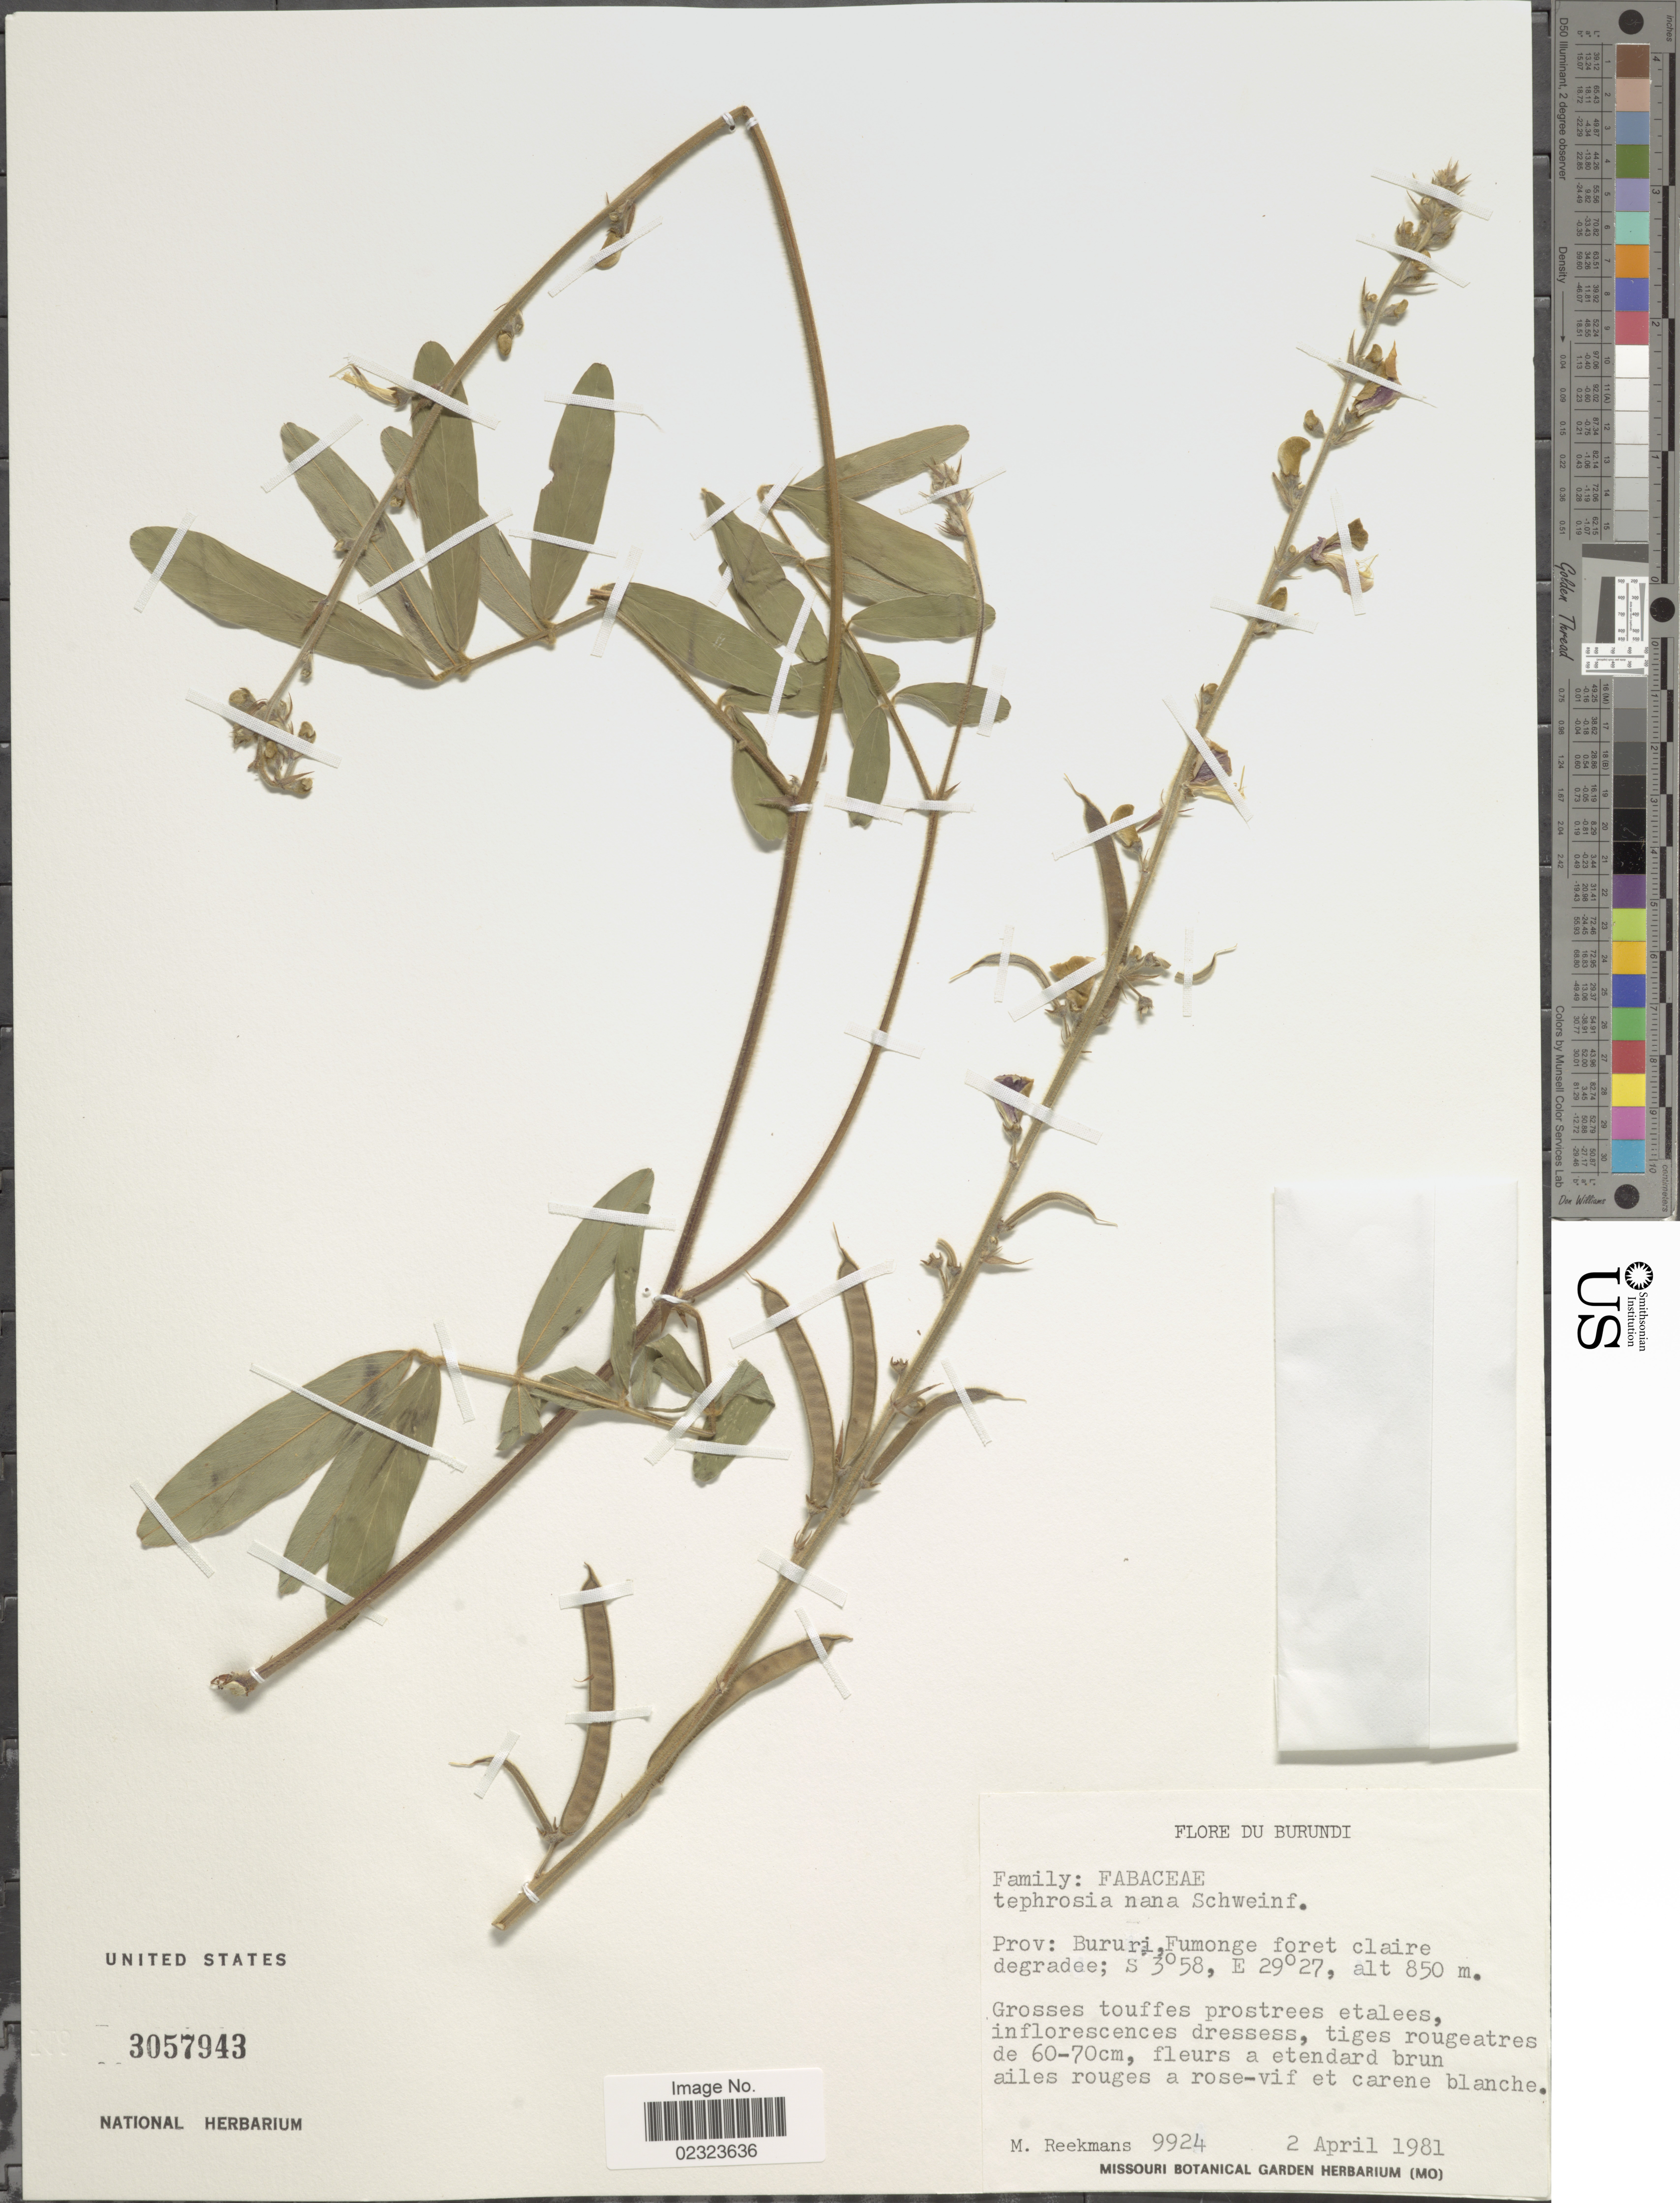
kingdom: Plantae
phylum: Tracheophyta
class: Magnoliopsida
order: Fabales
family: Fabaceae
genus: Tephrosia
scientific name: Tephrosia nana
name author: Kotschy ex Schweinf.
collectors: M. Reekmans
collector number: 9924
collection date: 1981-04-02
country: Burundi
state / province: Bururi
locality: Fumonge foret claire degradee.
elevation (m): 850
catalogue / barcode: US 3057943